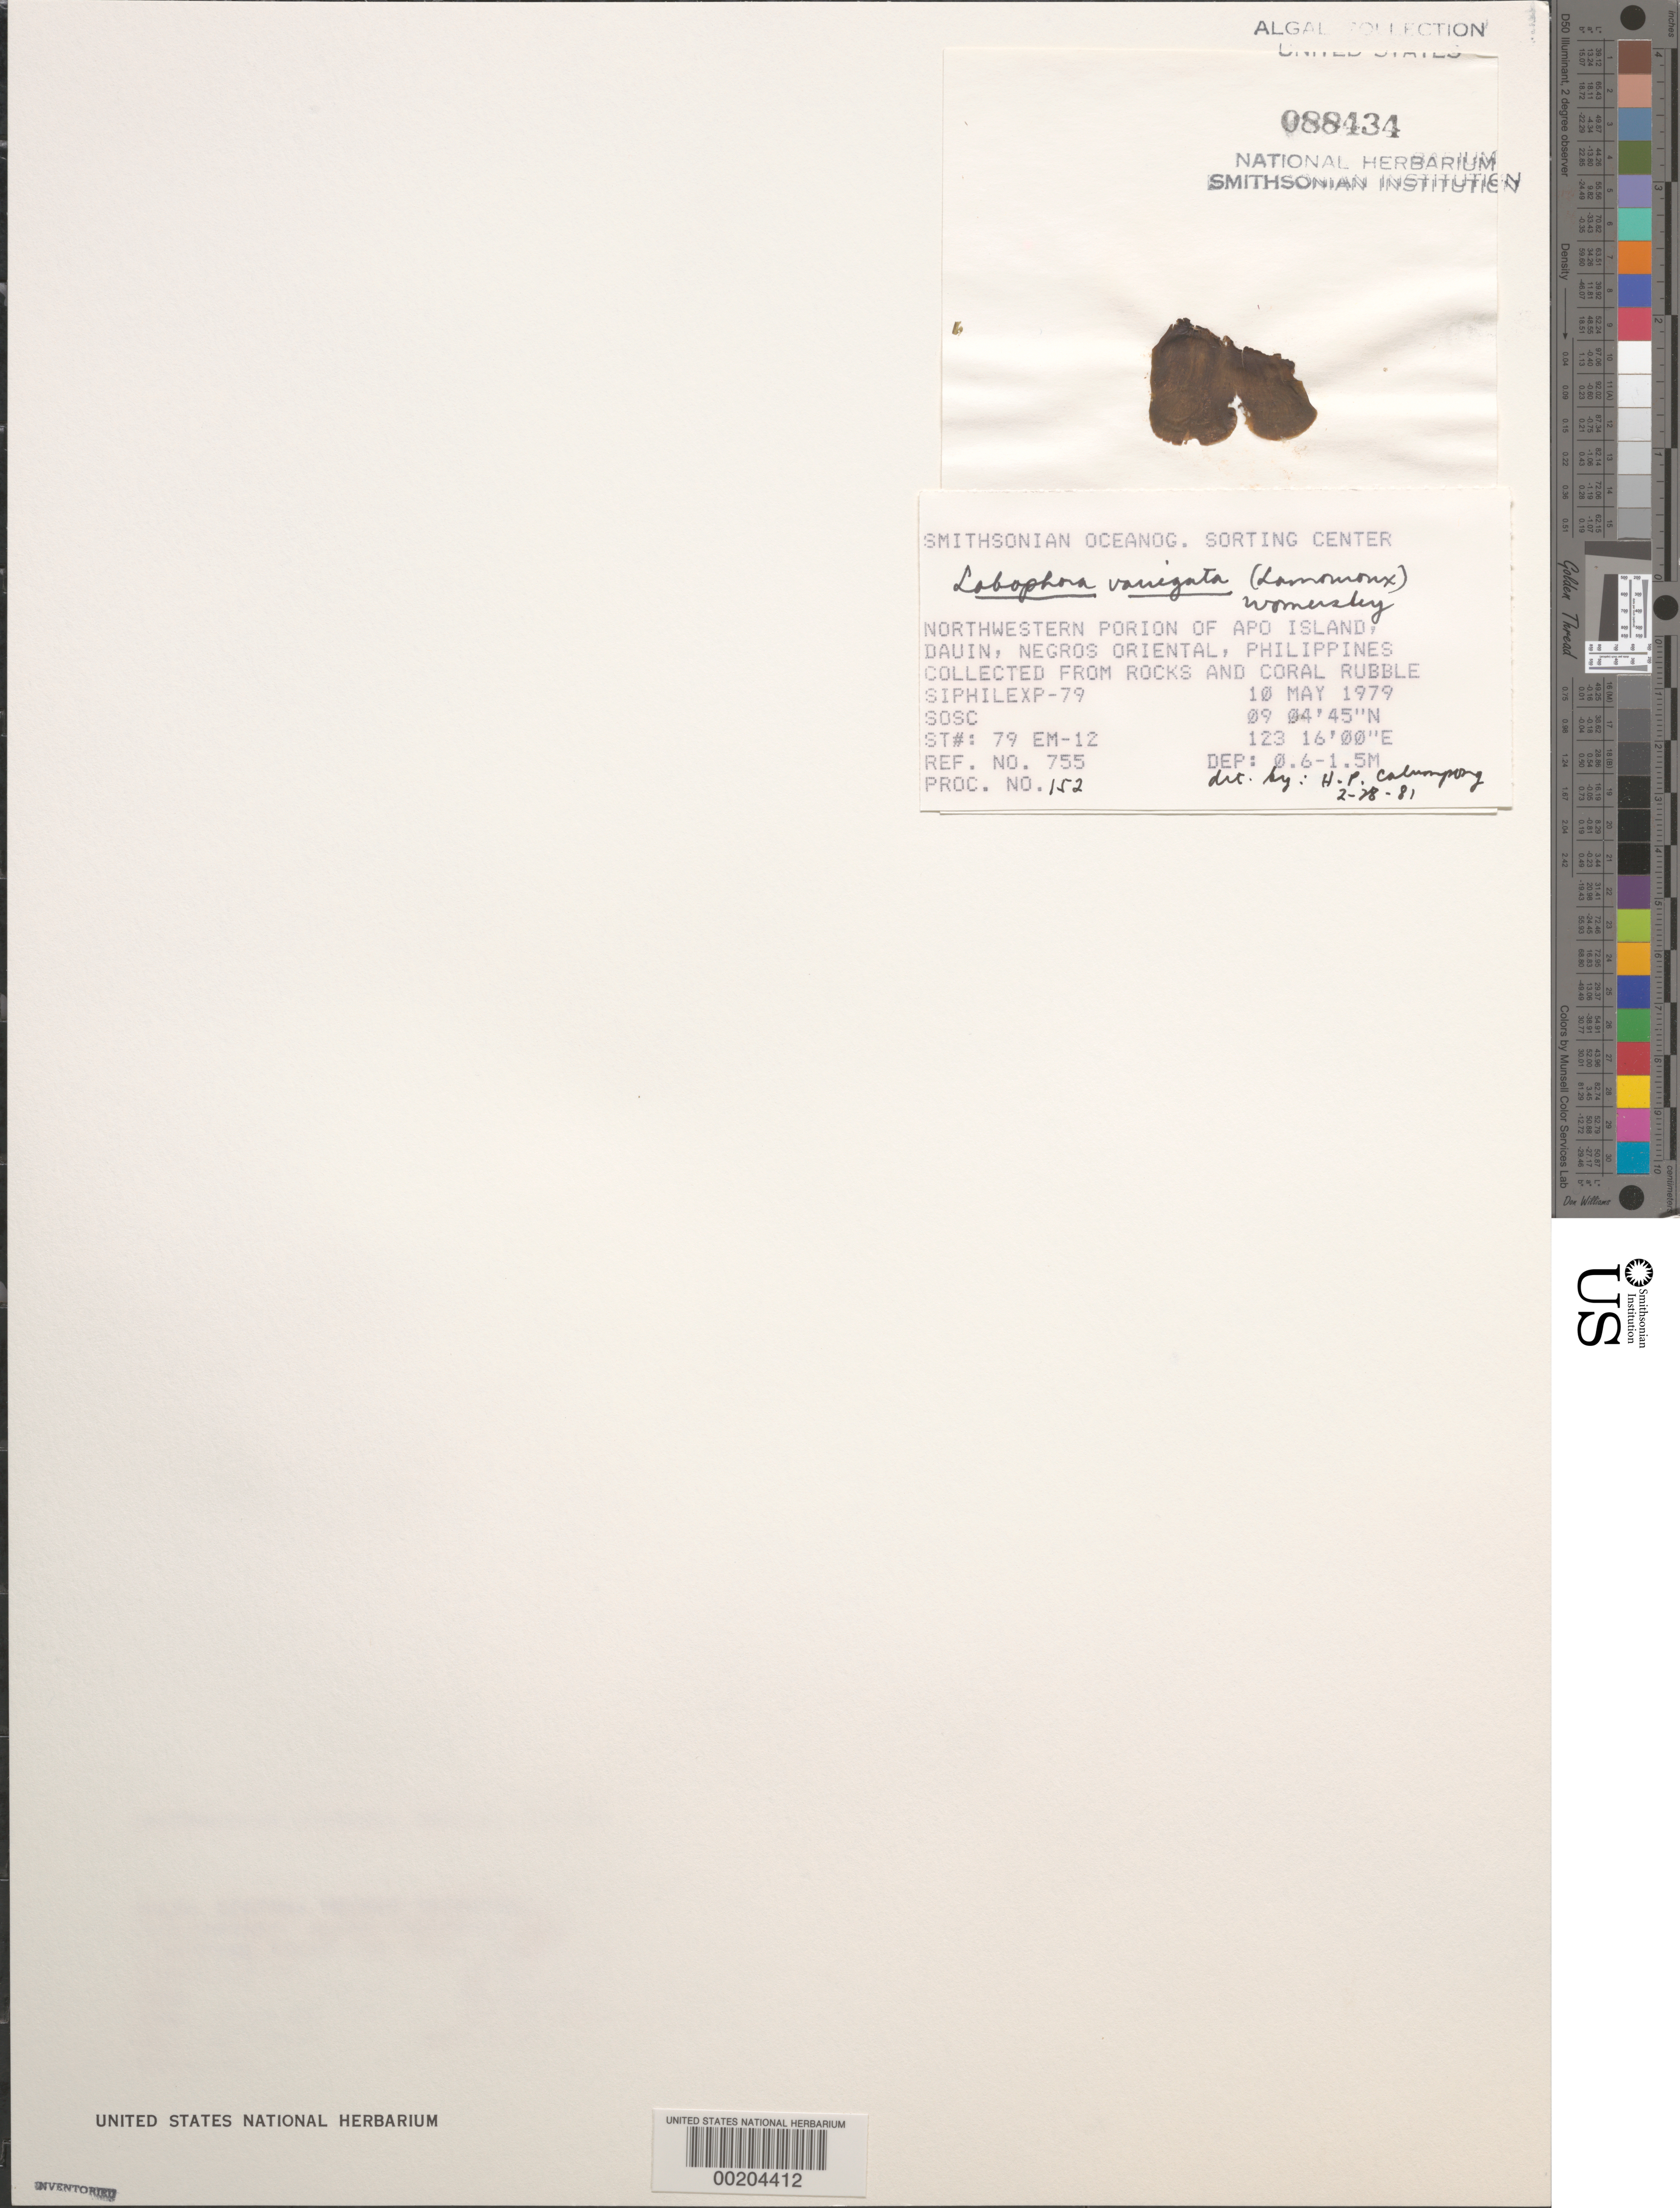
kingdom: Chromista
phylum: Ochrophyta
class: Phaeophyceae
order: Dictyotales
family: Dictyotaceae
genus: Lobophora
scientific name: Lobophora variegata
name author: (J.V.Lamouroux) Womersley & E.C. Oliveira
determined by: Calumpong, H. P.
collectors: SOSC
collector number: Station 79 Em-12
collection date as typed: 10 May 1979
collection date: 1979-05-10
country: Philippines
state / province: Central Visayas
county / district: Negros Oriental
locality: Apo island, dauin, negros oriental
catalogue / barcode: US 88434